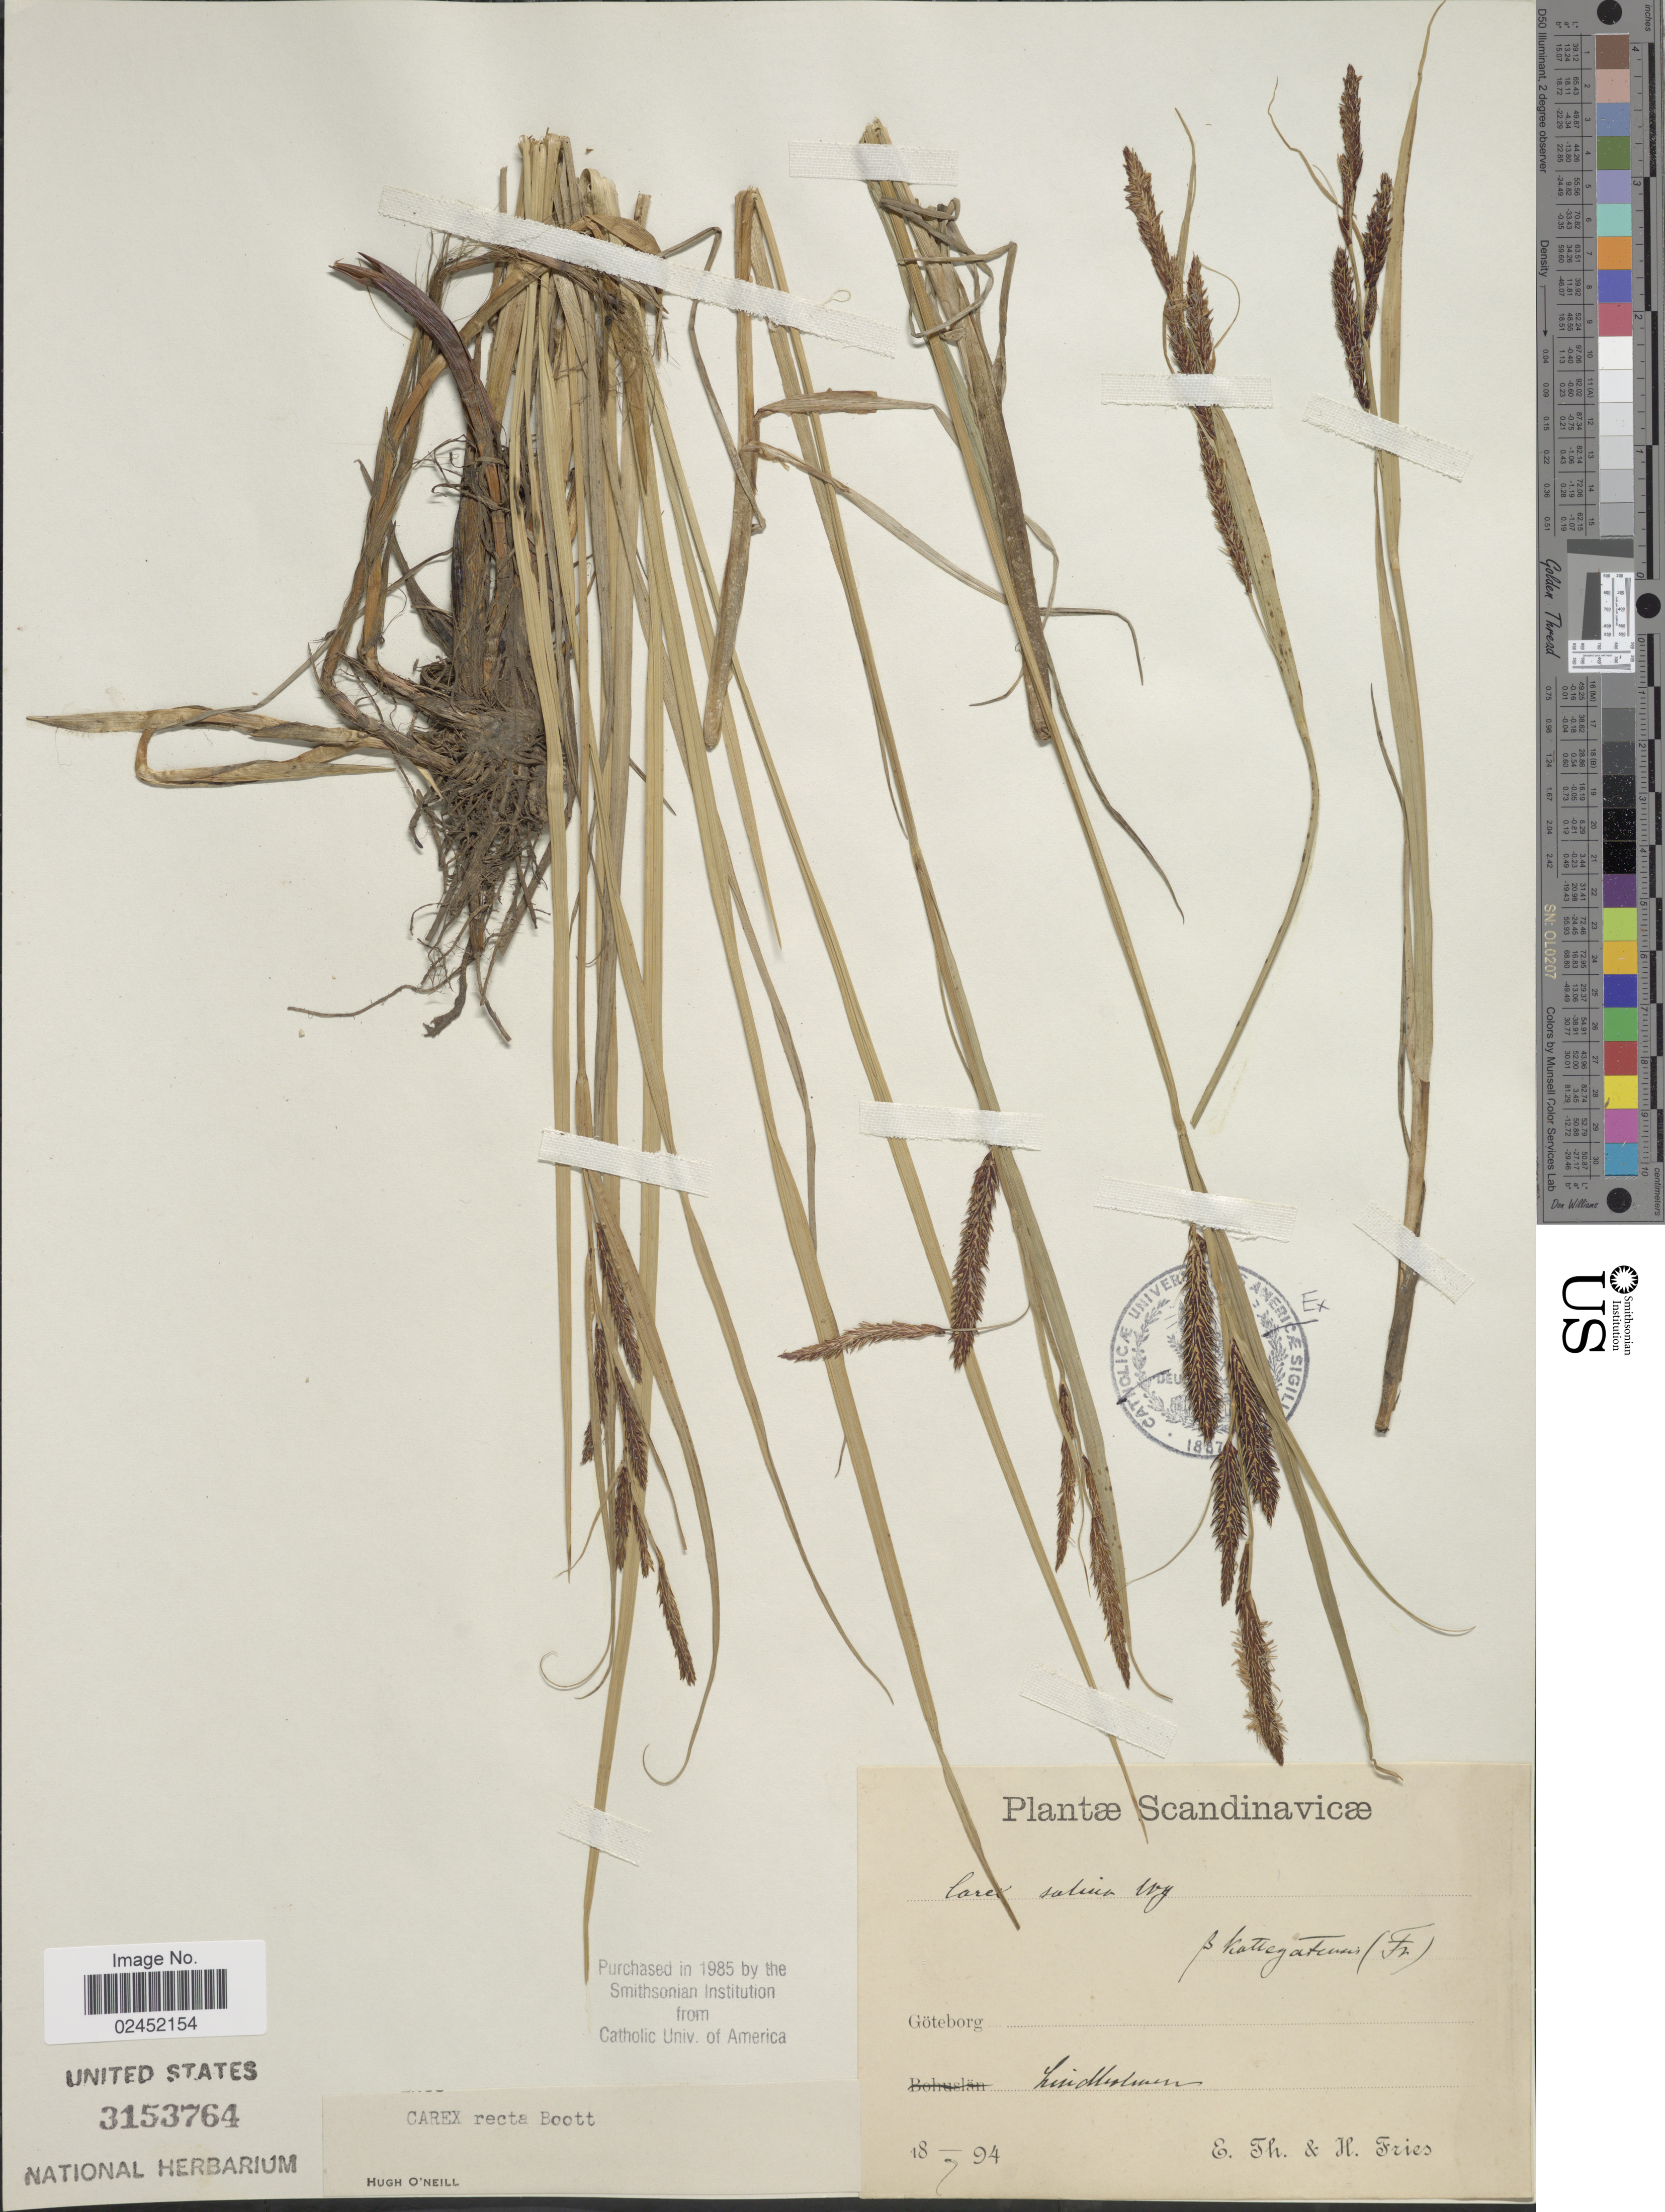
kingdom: Plantae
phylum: Tracheophyta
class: Liliopsida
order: Poales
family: Cyperaceae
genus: Carex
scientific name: Carex recta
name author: Boott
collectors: E. Fries & H. Fries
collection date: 1894-07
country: Sweden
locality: Scandinavicae, Goteborg, Lindholmen.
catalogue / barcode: US 3153764